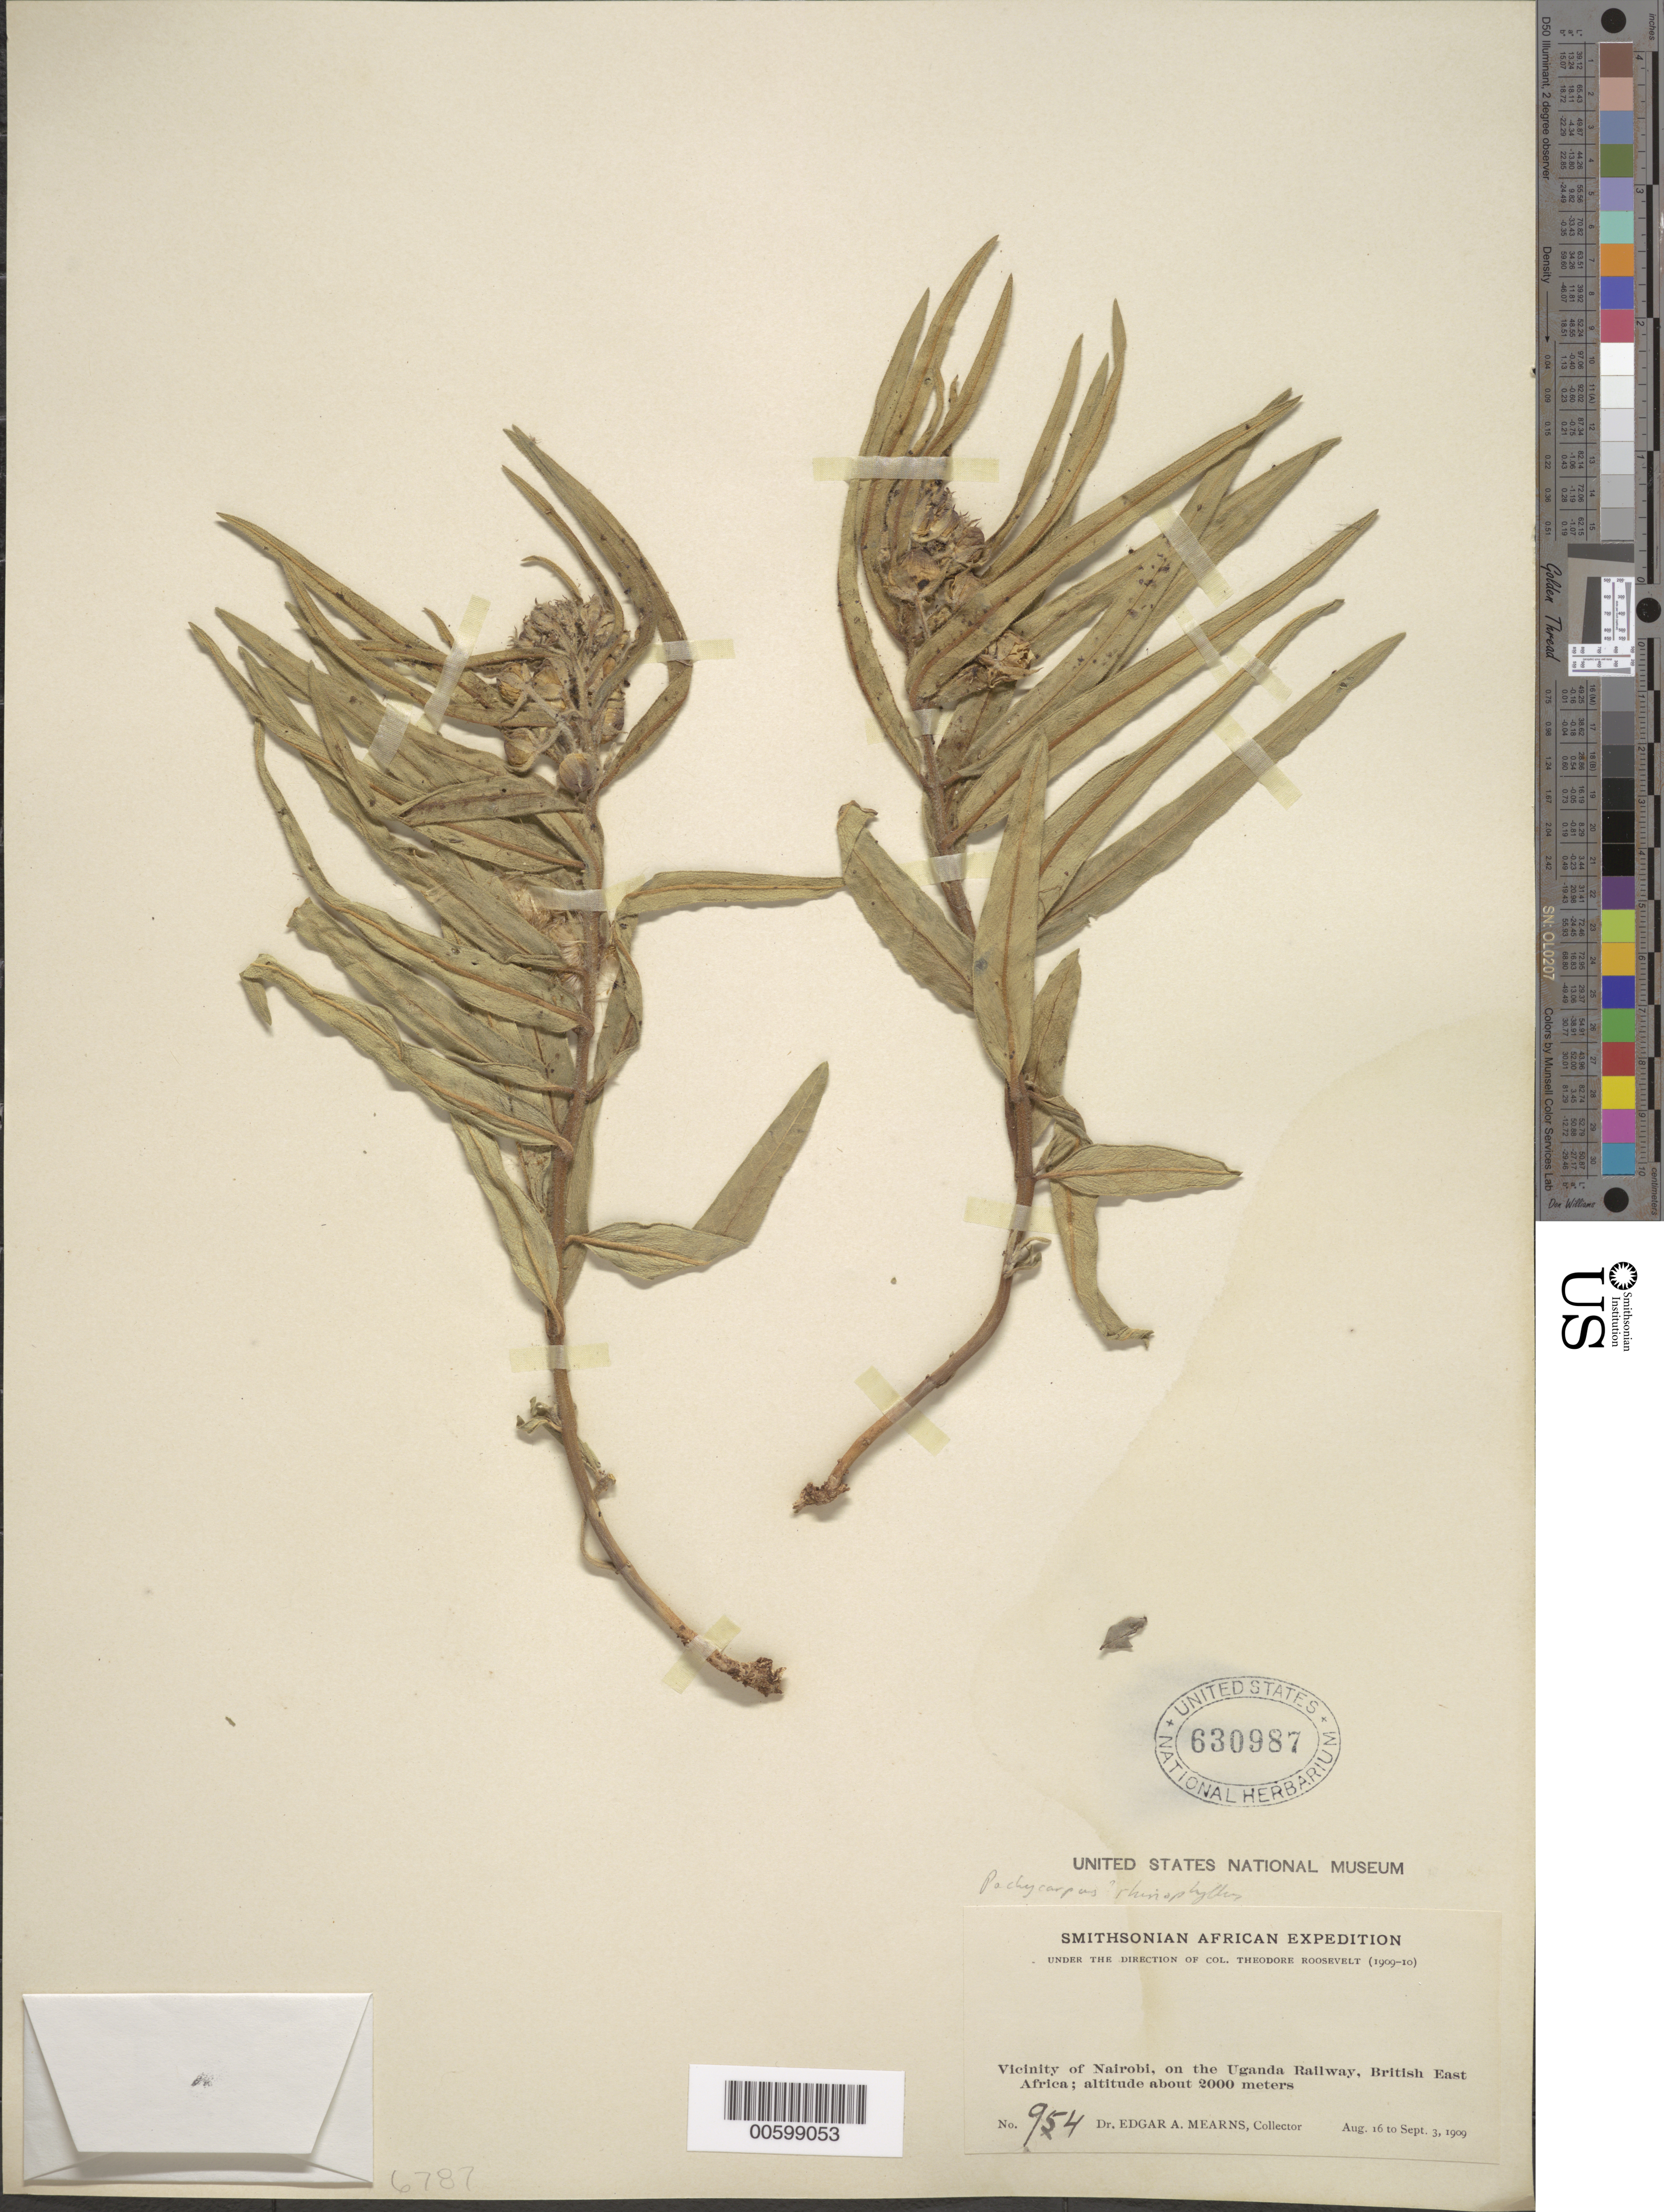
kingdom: Plantae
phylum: Tracheophyta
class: Magnoliopsida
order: Gentianales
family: Apocynaceae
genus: Pachycarpus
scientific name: Pachycarpus sp.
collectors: E. A. Mearns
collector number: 954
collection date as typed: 16 Aug 1909 to 03 Sep 1909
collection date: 1909-08-16/1909-09-03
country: Kenya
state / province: Nairobi Area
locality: Vicinity of Nairobi, on the Uganda Railway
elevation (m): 2000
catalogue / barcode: US 630987